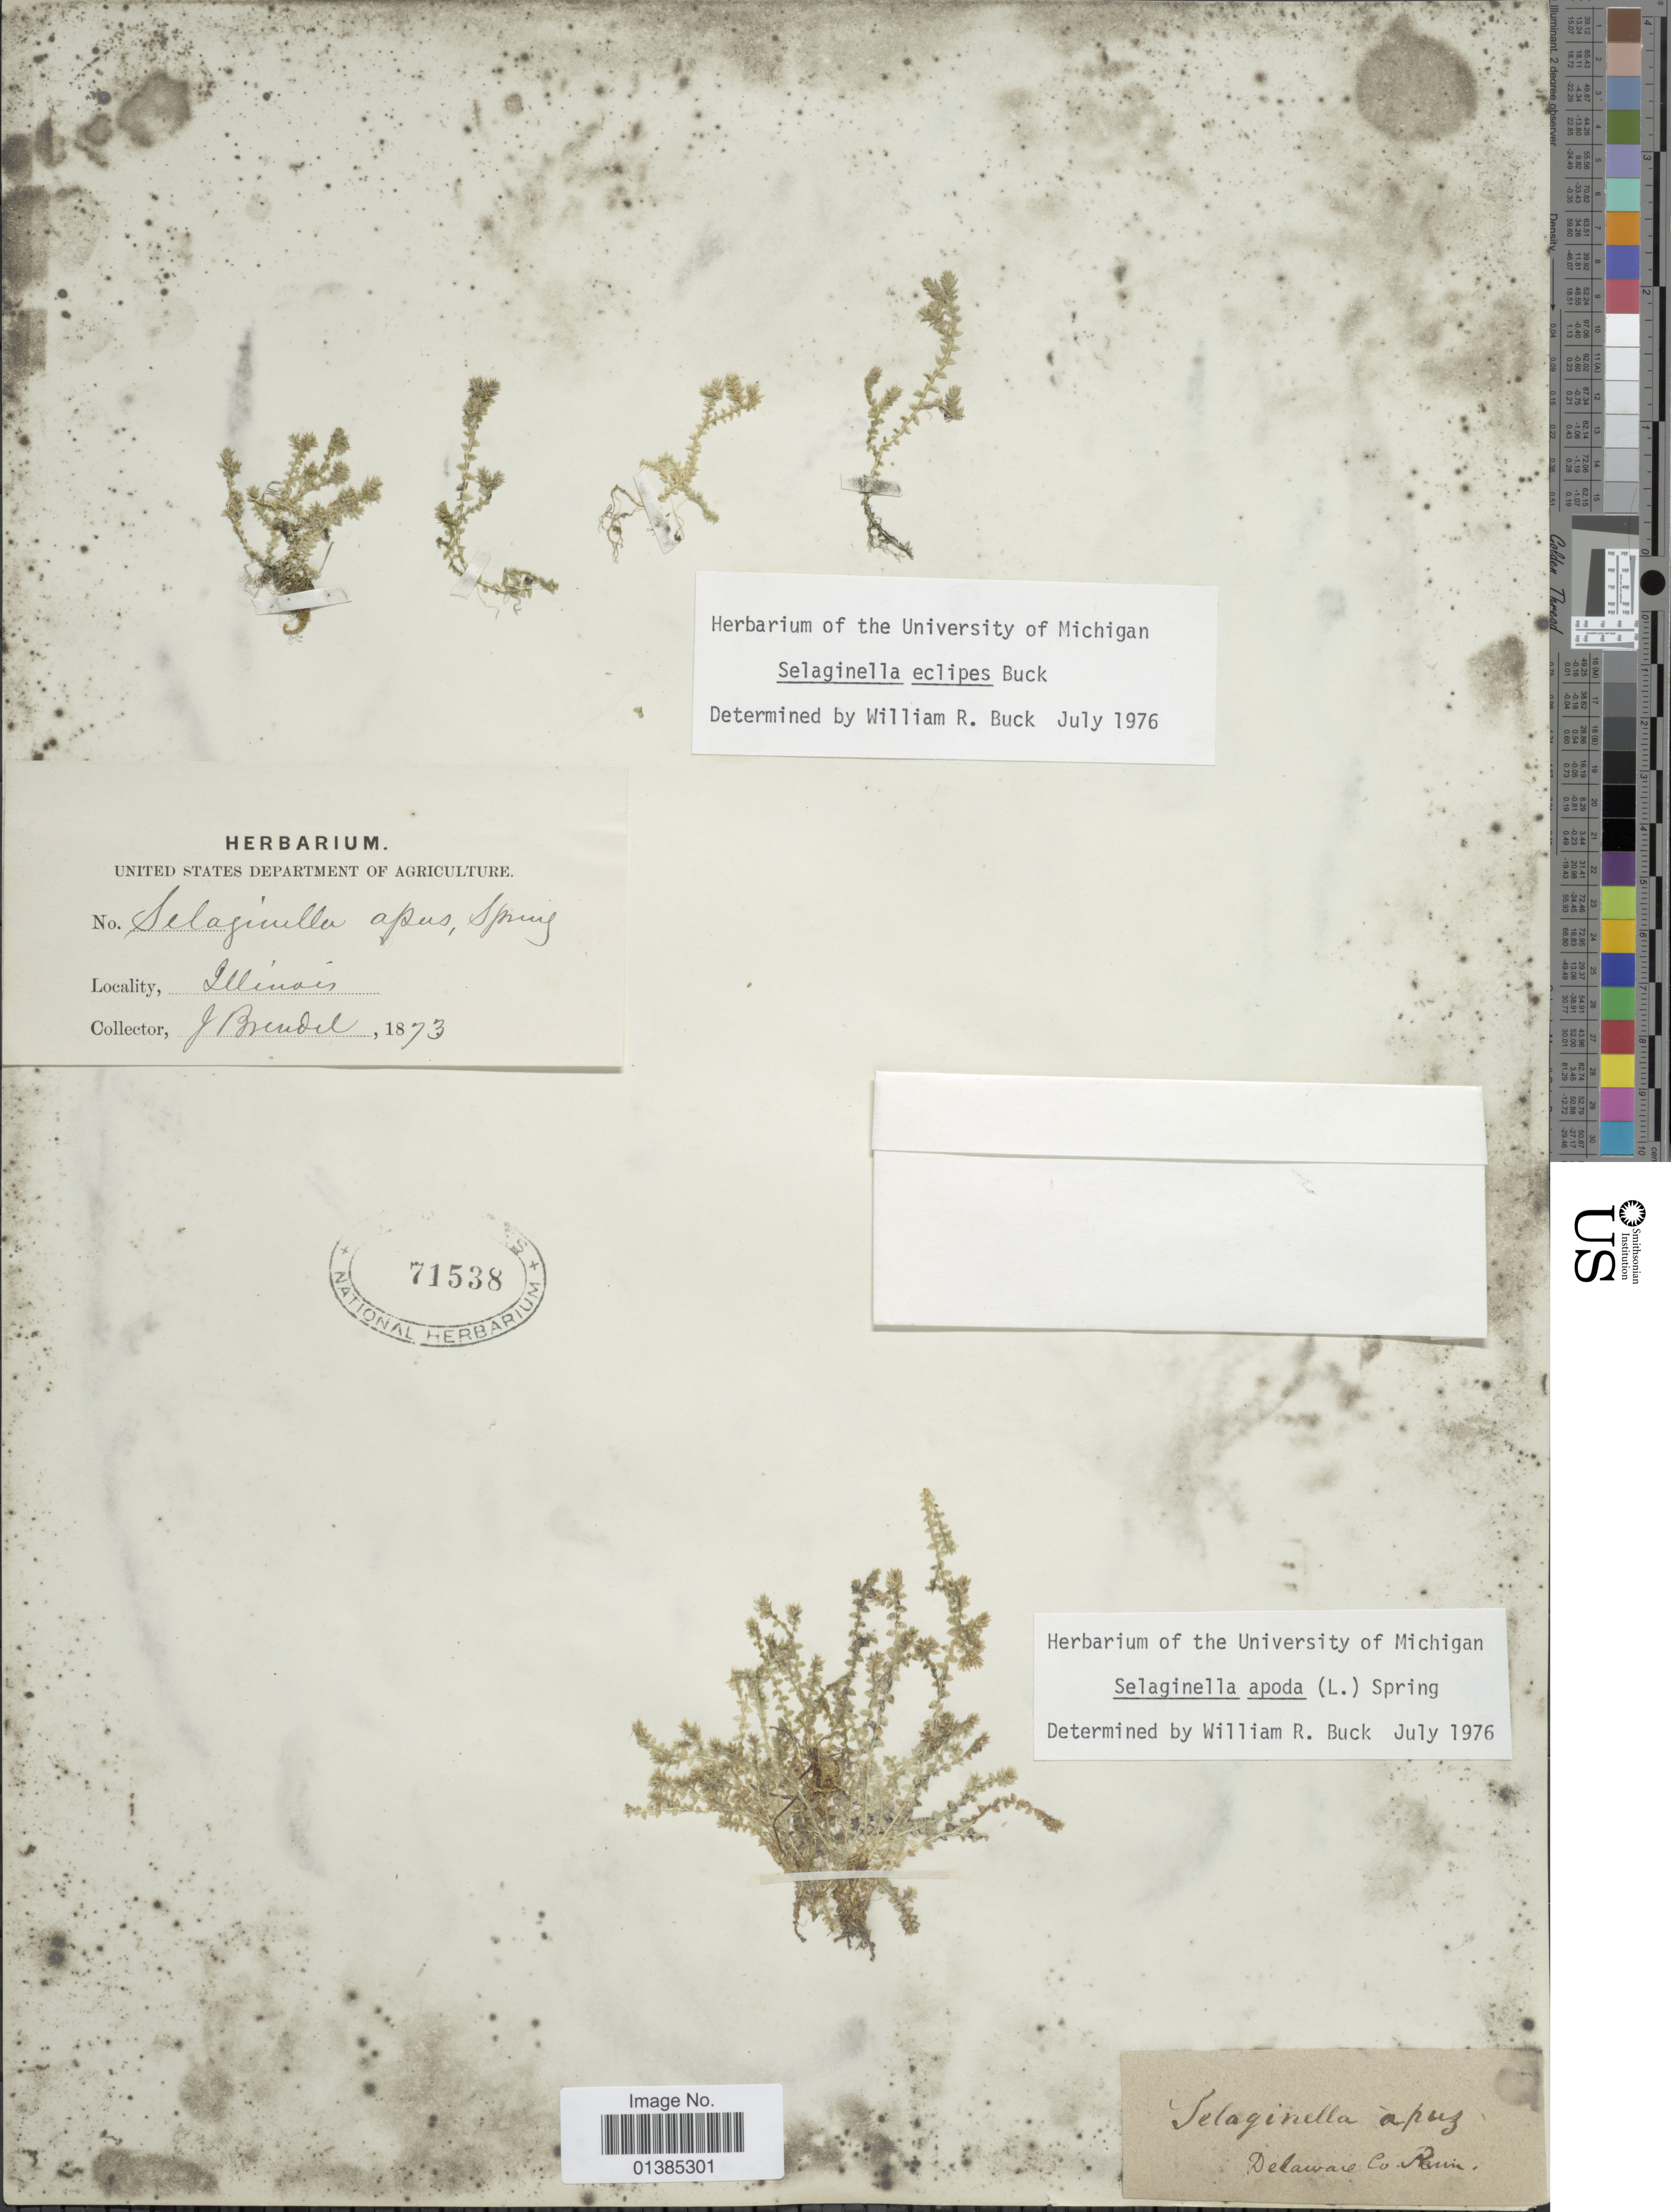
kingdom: Plantae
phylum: Tracheophyta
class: Lycopodiopsida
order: Selaginellales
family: Selaginellaceae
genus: Selaginella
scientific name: Selaginella apus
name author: Spring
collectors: J. Brendel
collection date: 1873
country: United States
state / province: Illinois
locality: Delaware Co.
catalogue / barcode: US 71538